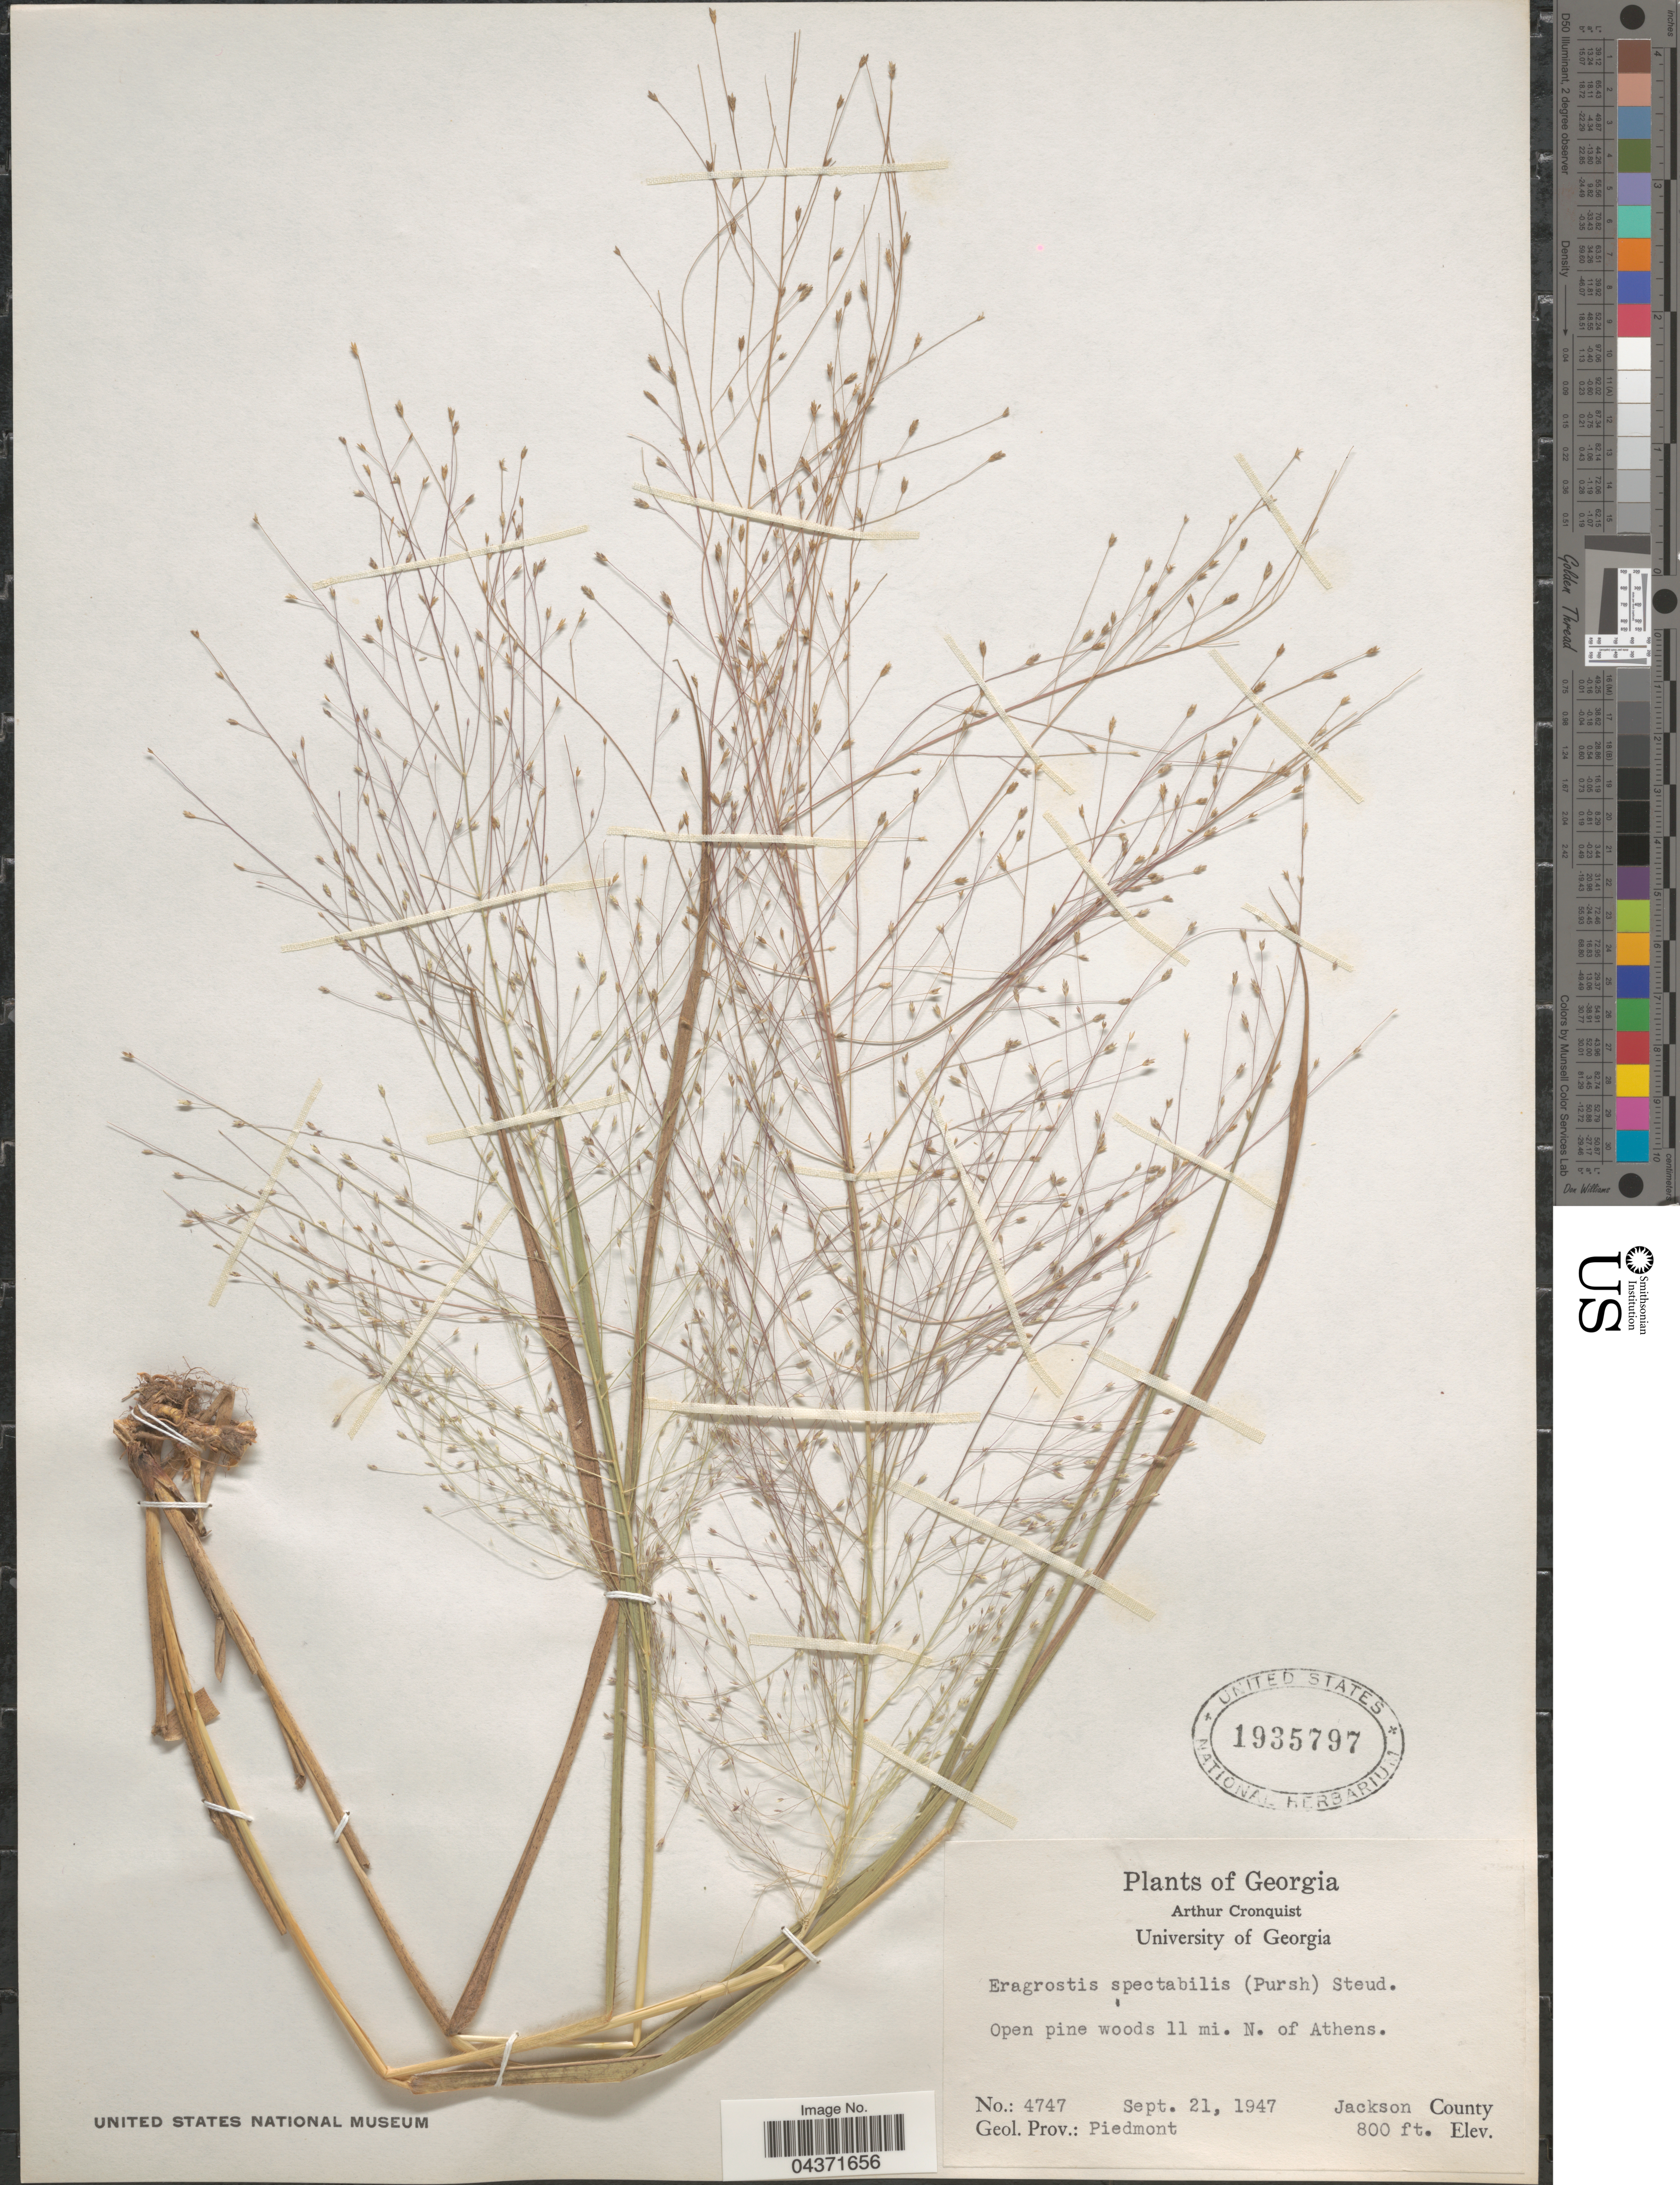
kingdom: Plantae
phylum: Tracheophyta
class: Liliopsida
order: Poales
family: Poaceae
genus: Eragrostis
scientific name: Eragrostis spectabilis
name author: (Pursh) Steud.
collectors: A. J. Cronquist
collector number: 4747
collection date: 1947-09-21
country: United States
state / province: Georgia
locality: Open pine woods 11 mi. N. of Athens. Jackson County. Geol. Prov.: Piedmont.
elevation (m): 244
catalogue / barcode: US 1935797